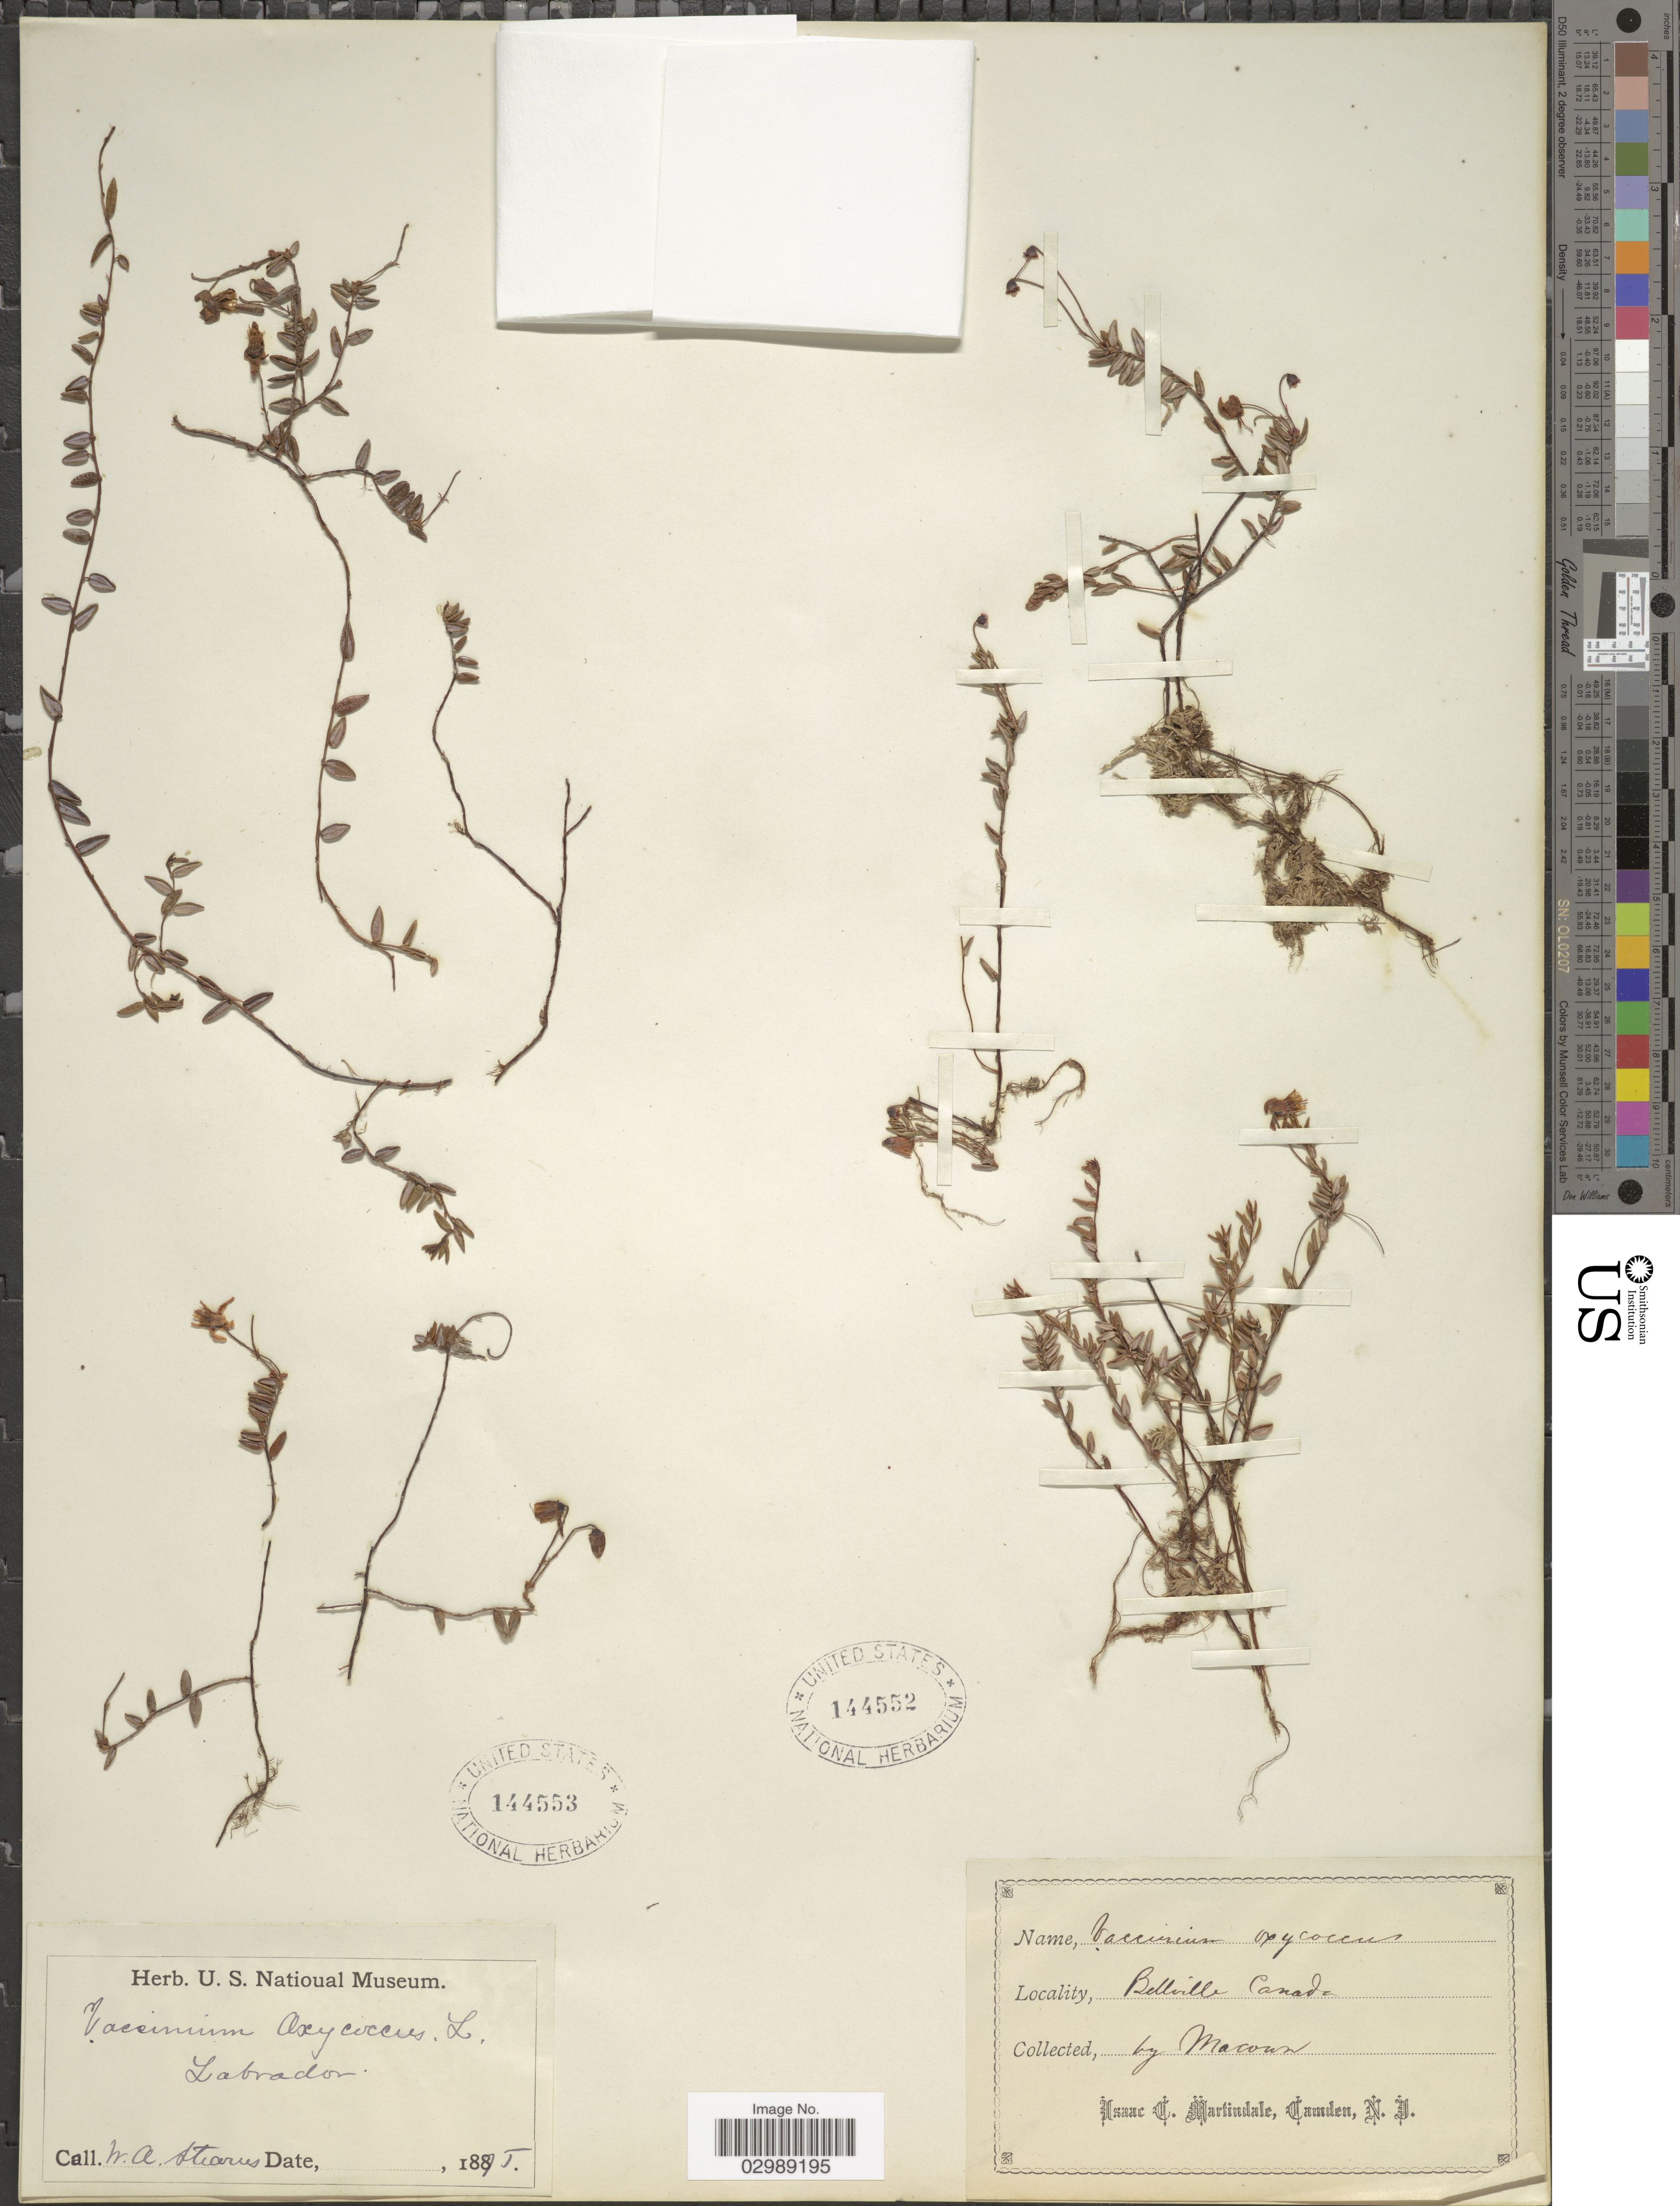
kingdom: Plantae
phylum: Tracheophyta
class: Magnoliopsida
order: Ericales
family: Ericaceae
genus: Vaccinium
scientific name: Vaccinium oxycoccos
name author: L.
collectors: W. Stearns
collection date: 1875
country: Canada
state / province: Newfoundland and Labrador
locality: Labrador.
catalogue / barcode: US 144553-2